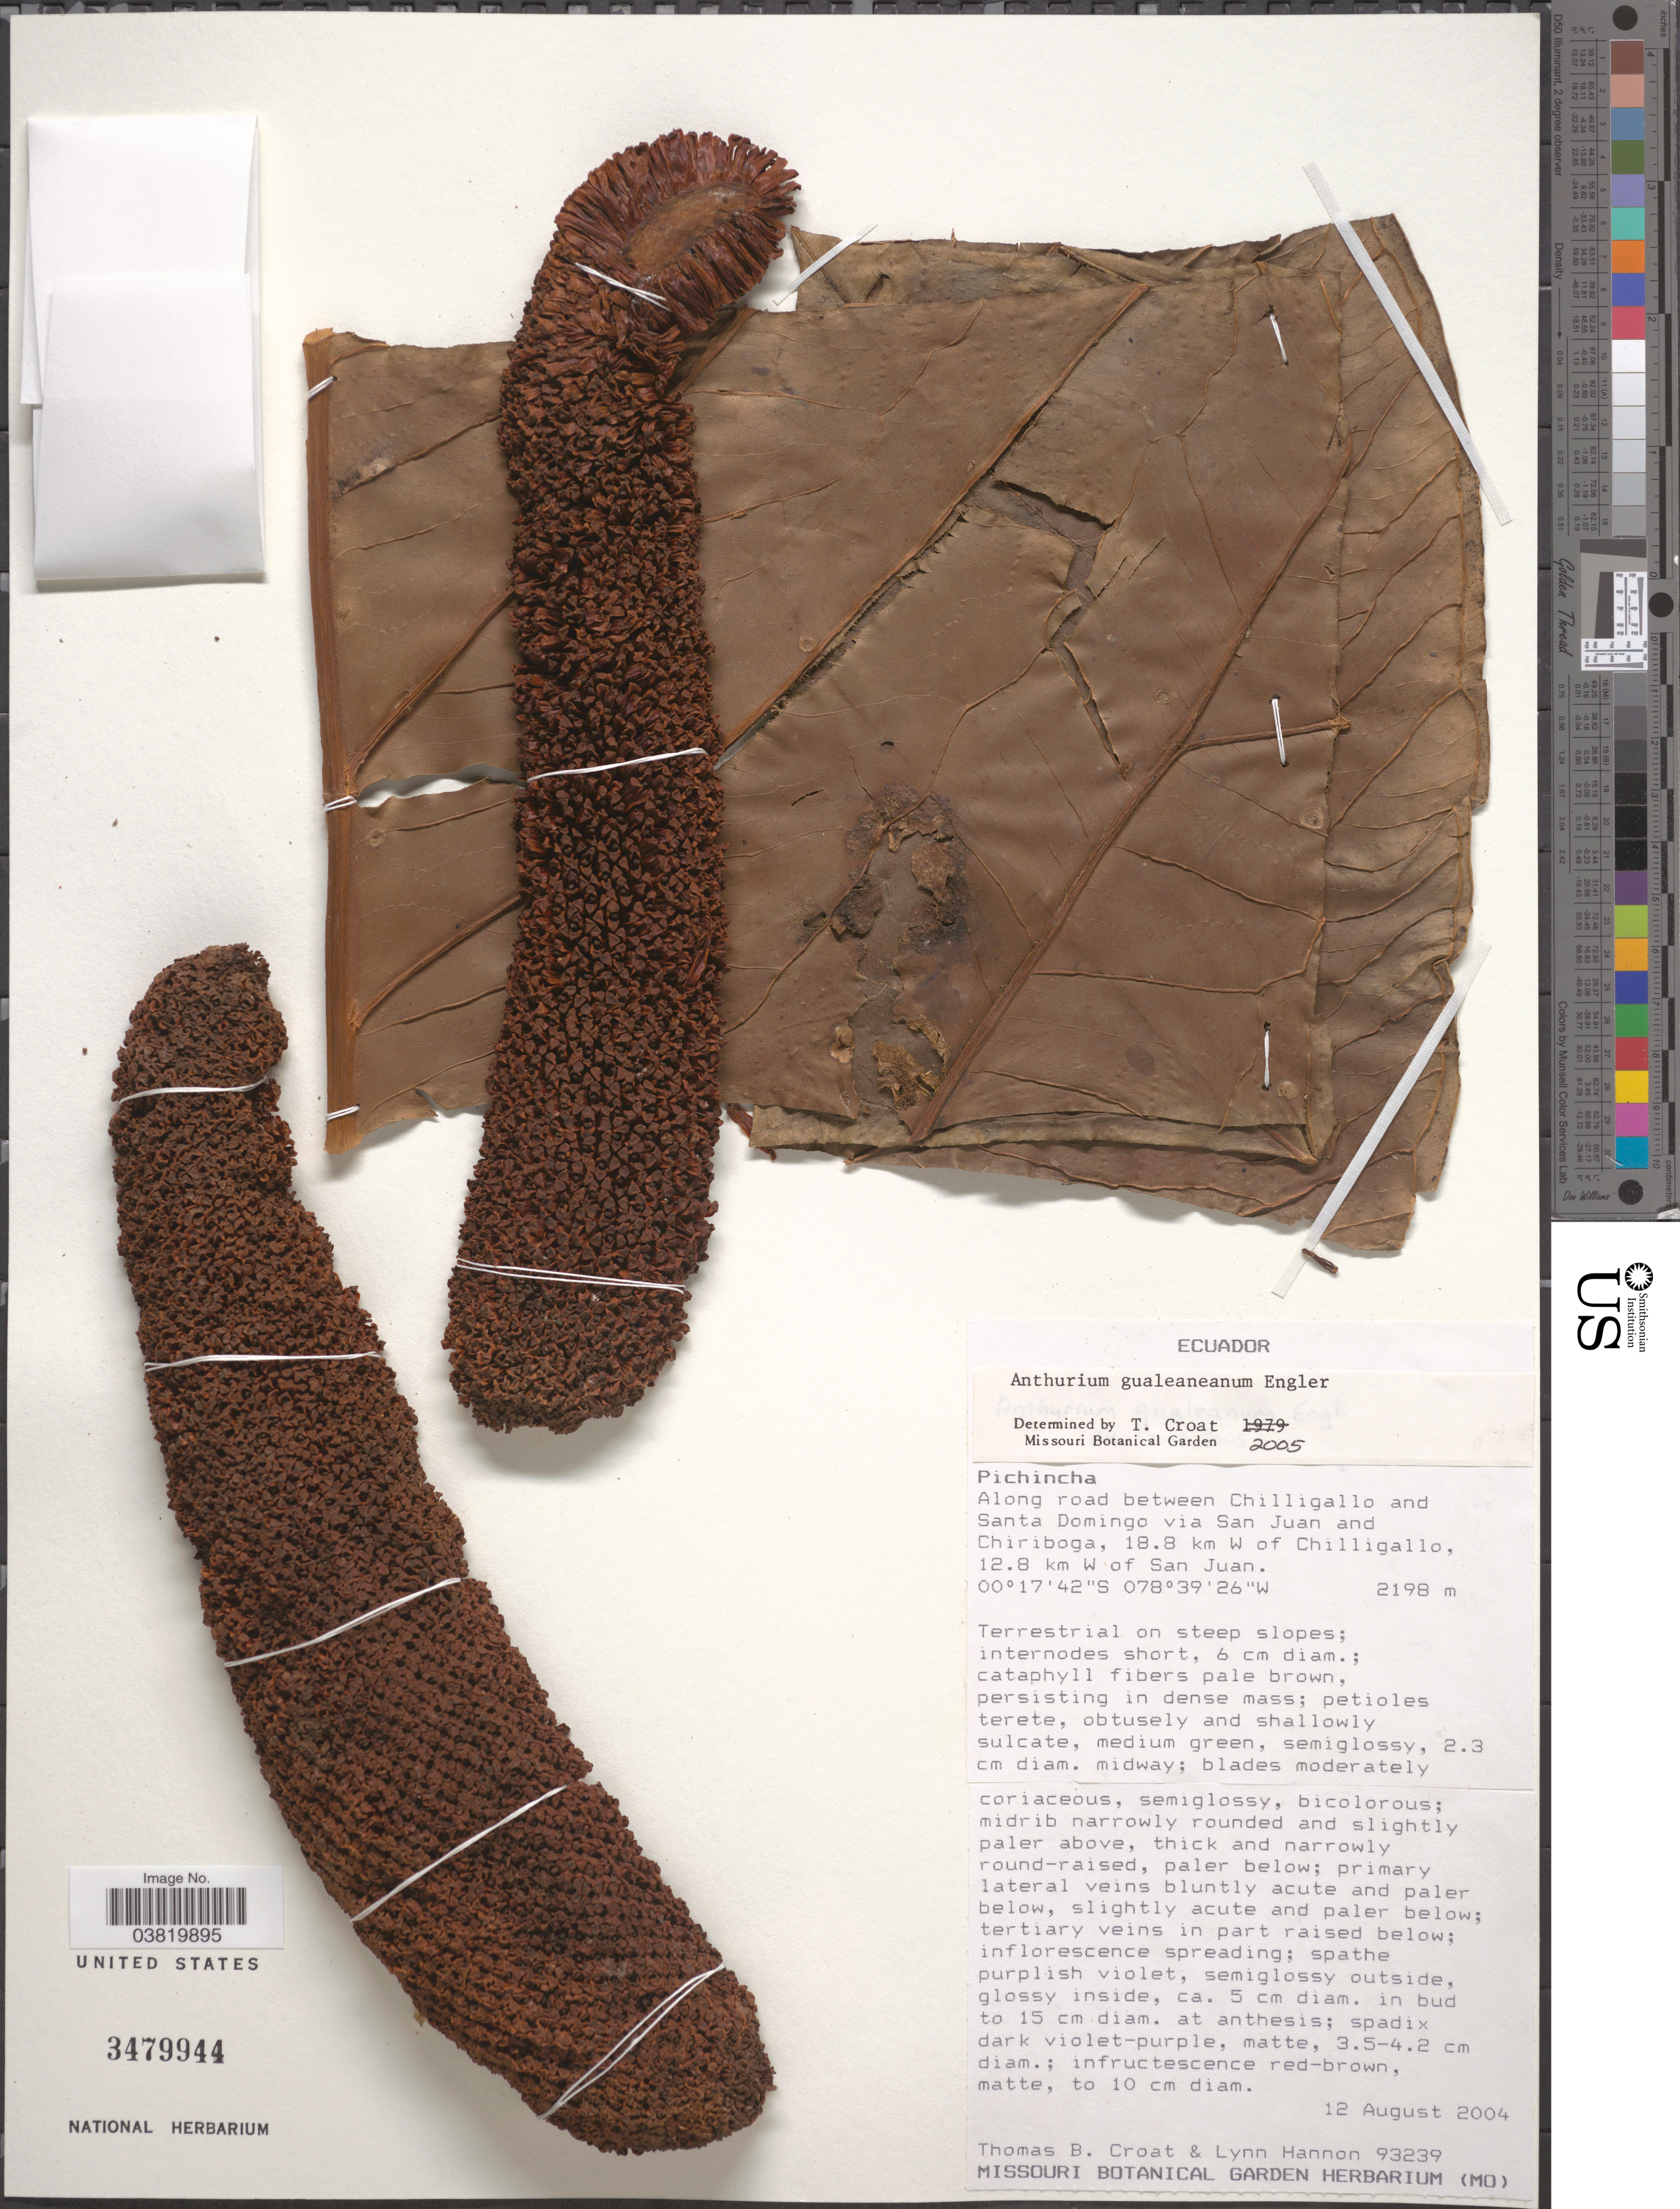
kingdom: Plantae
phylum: Tracheophyta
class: Liliopsida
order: Alismatales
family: Araceae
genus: Anthurium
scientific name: Anthurium gauleaneanum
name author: Engler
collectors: T. B. Croat & L. Hannon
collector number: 93239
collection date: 2004-08-12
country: Ecuador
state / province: Pichincha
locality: Along road between Chilligallo and Santa Domingo via San Juan and Chiriboga, 18.8 km W of Chilligallo, 12.8 km W of San Juan.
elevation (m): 2198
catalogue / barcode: US 3479944